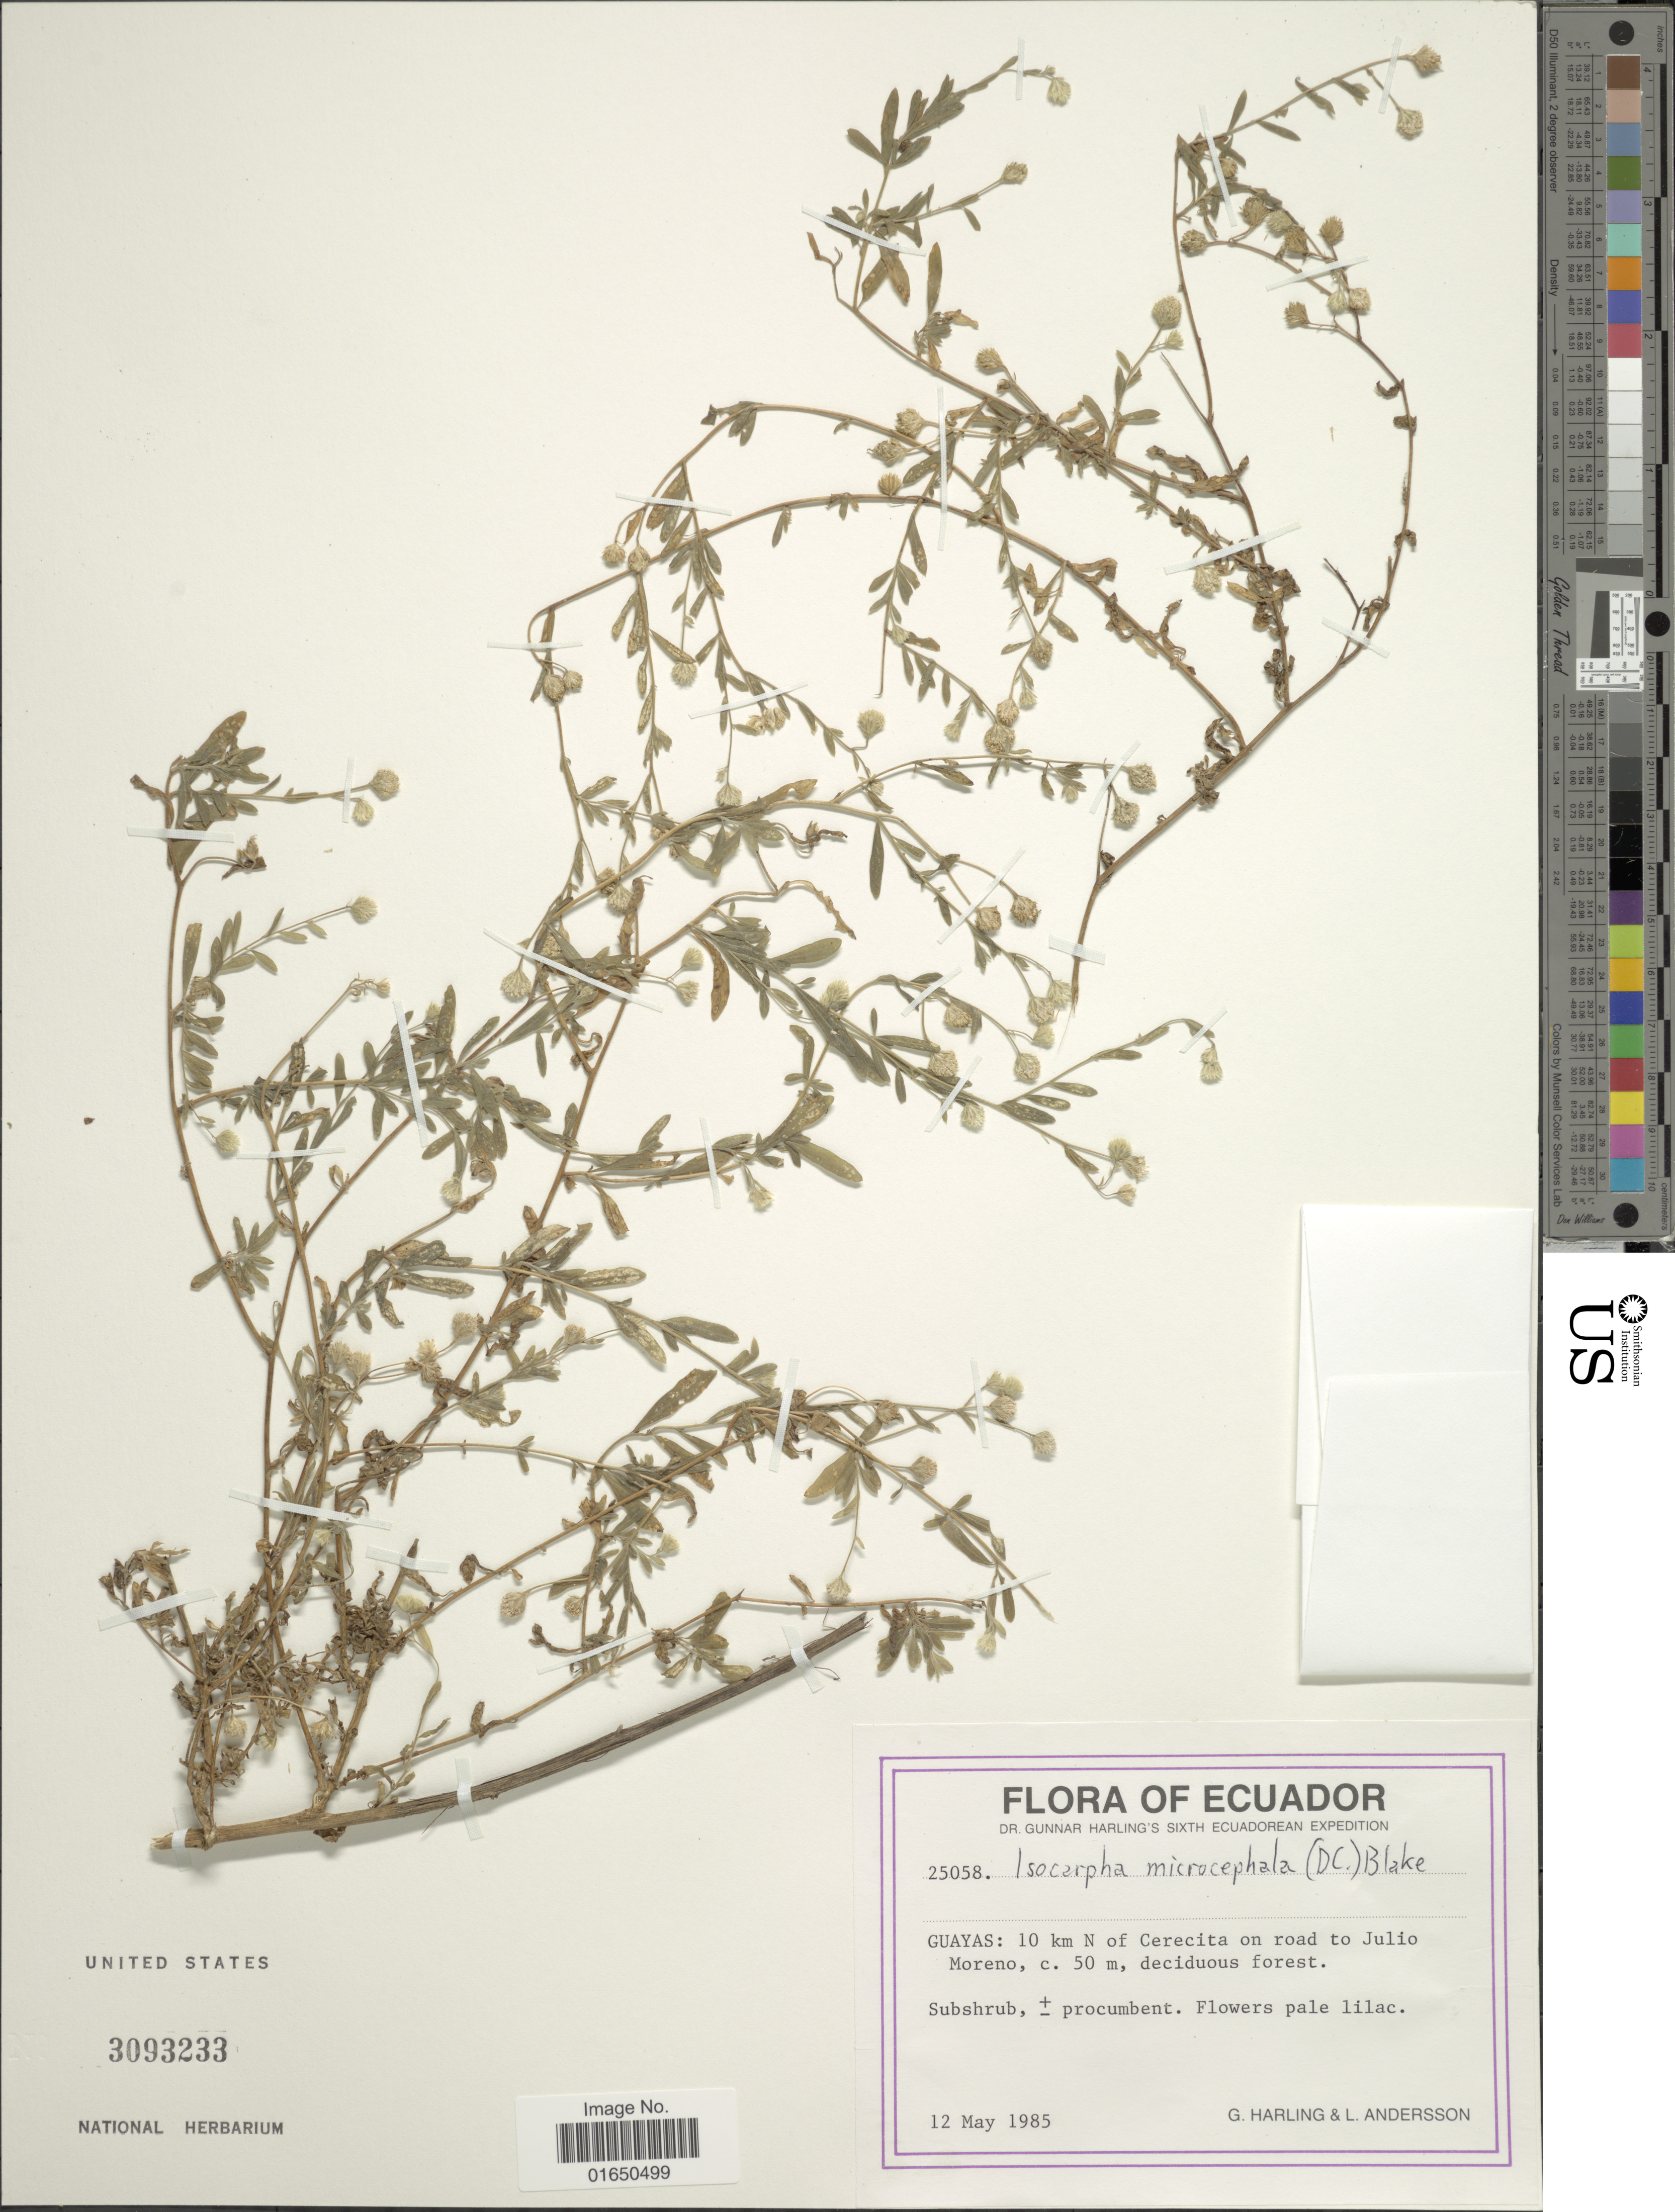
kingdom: Plantae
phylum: Tracheophyta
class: Magnoliopsida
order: Asterales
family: Asteraceae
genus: Isocarpha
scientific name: Isocarpha microcephala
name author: (DC.) S.F. Blake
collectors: G. Harling & L. Andersson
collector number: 25058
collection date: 1985-05-12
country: Ecuador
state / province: Guayas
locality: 10 km N of Cerecuta on road to Julio Moreno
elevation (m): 50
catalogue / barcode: US 3093233